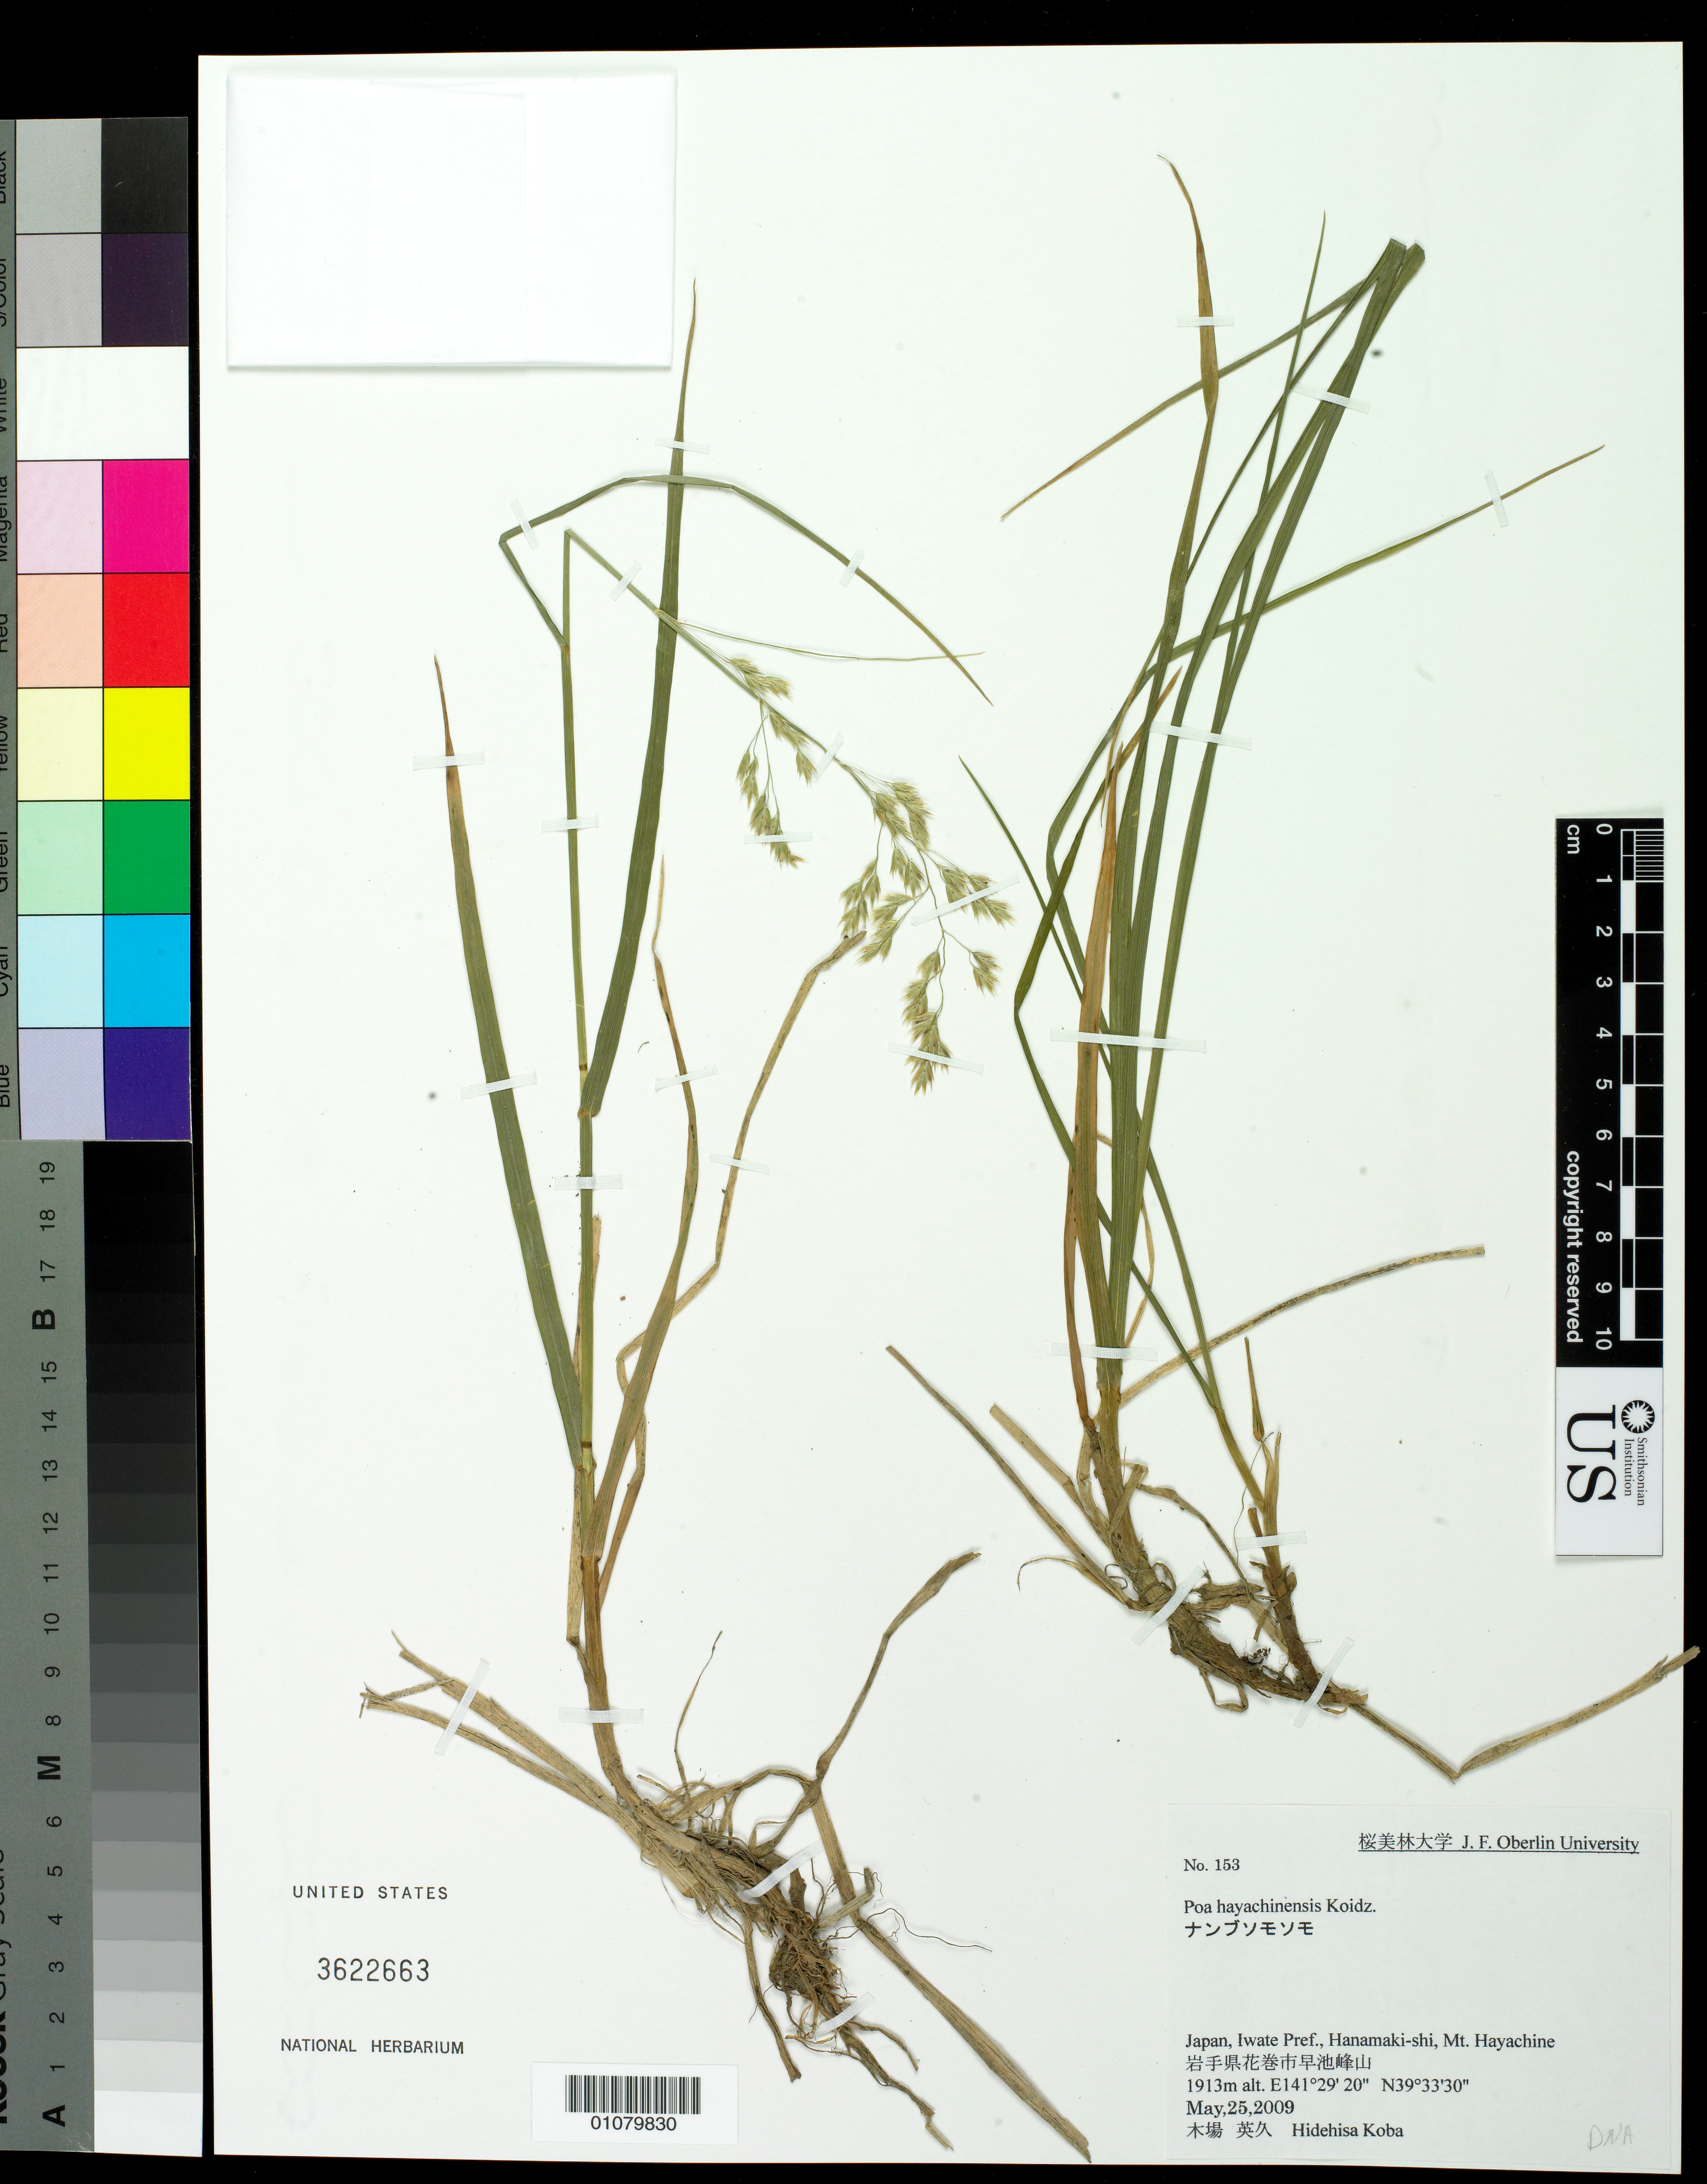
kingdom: Plantae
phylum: Tracheophyta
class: Liliopsida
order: Poales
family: Poaceae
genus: Poa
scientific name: Poa hyachinensis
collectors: H. Koba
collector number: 00153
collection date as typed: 25 May 2009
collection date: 2009-05-25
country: Japan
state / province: Iwate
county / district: Hanamaki-shi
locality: Mt. Hayachine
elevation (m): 1913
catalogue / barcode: US 3622663